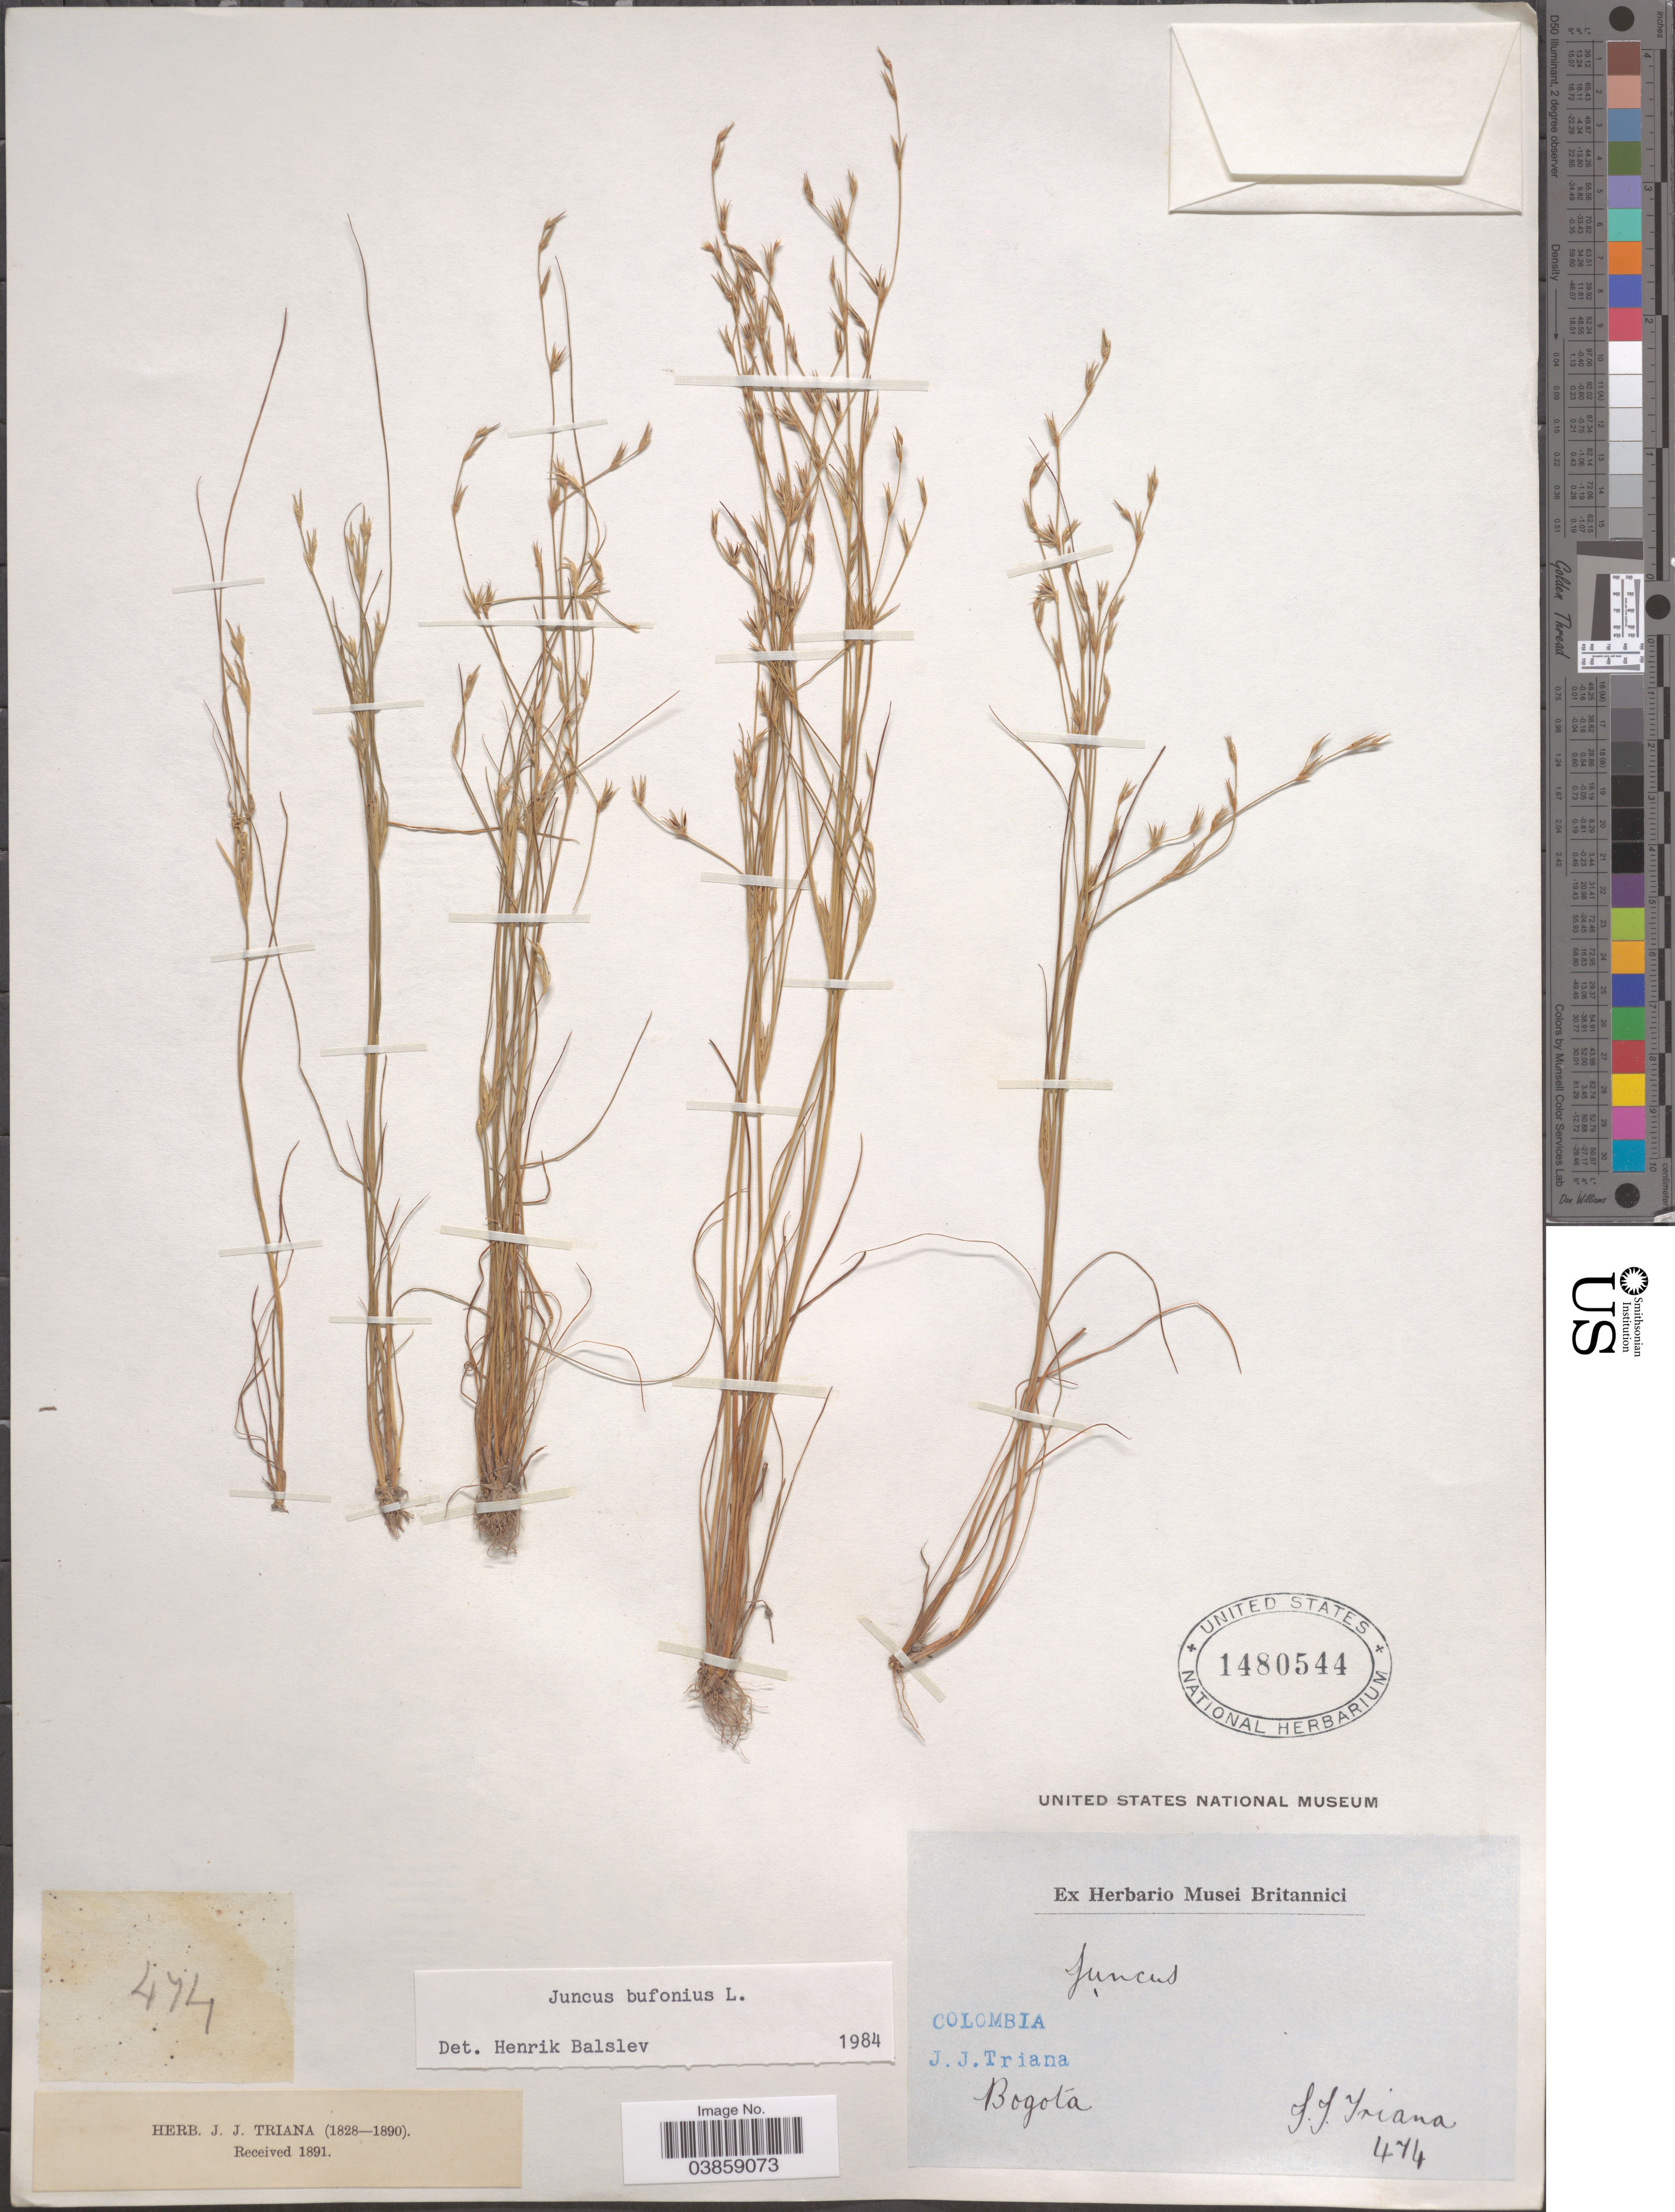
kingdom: Plantae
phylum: Tracheophyta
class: Liliopsida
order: Poales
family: Juncaceae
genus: Juncus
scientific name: Juncus bufonius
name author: L.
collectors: J. J. Triana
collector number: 474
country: Colombia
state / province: Bogota D.C.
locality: Bogota.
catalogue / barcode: US 1480544